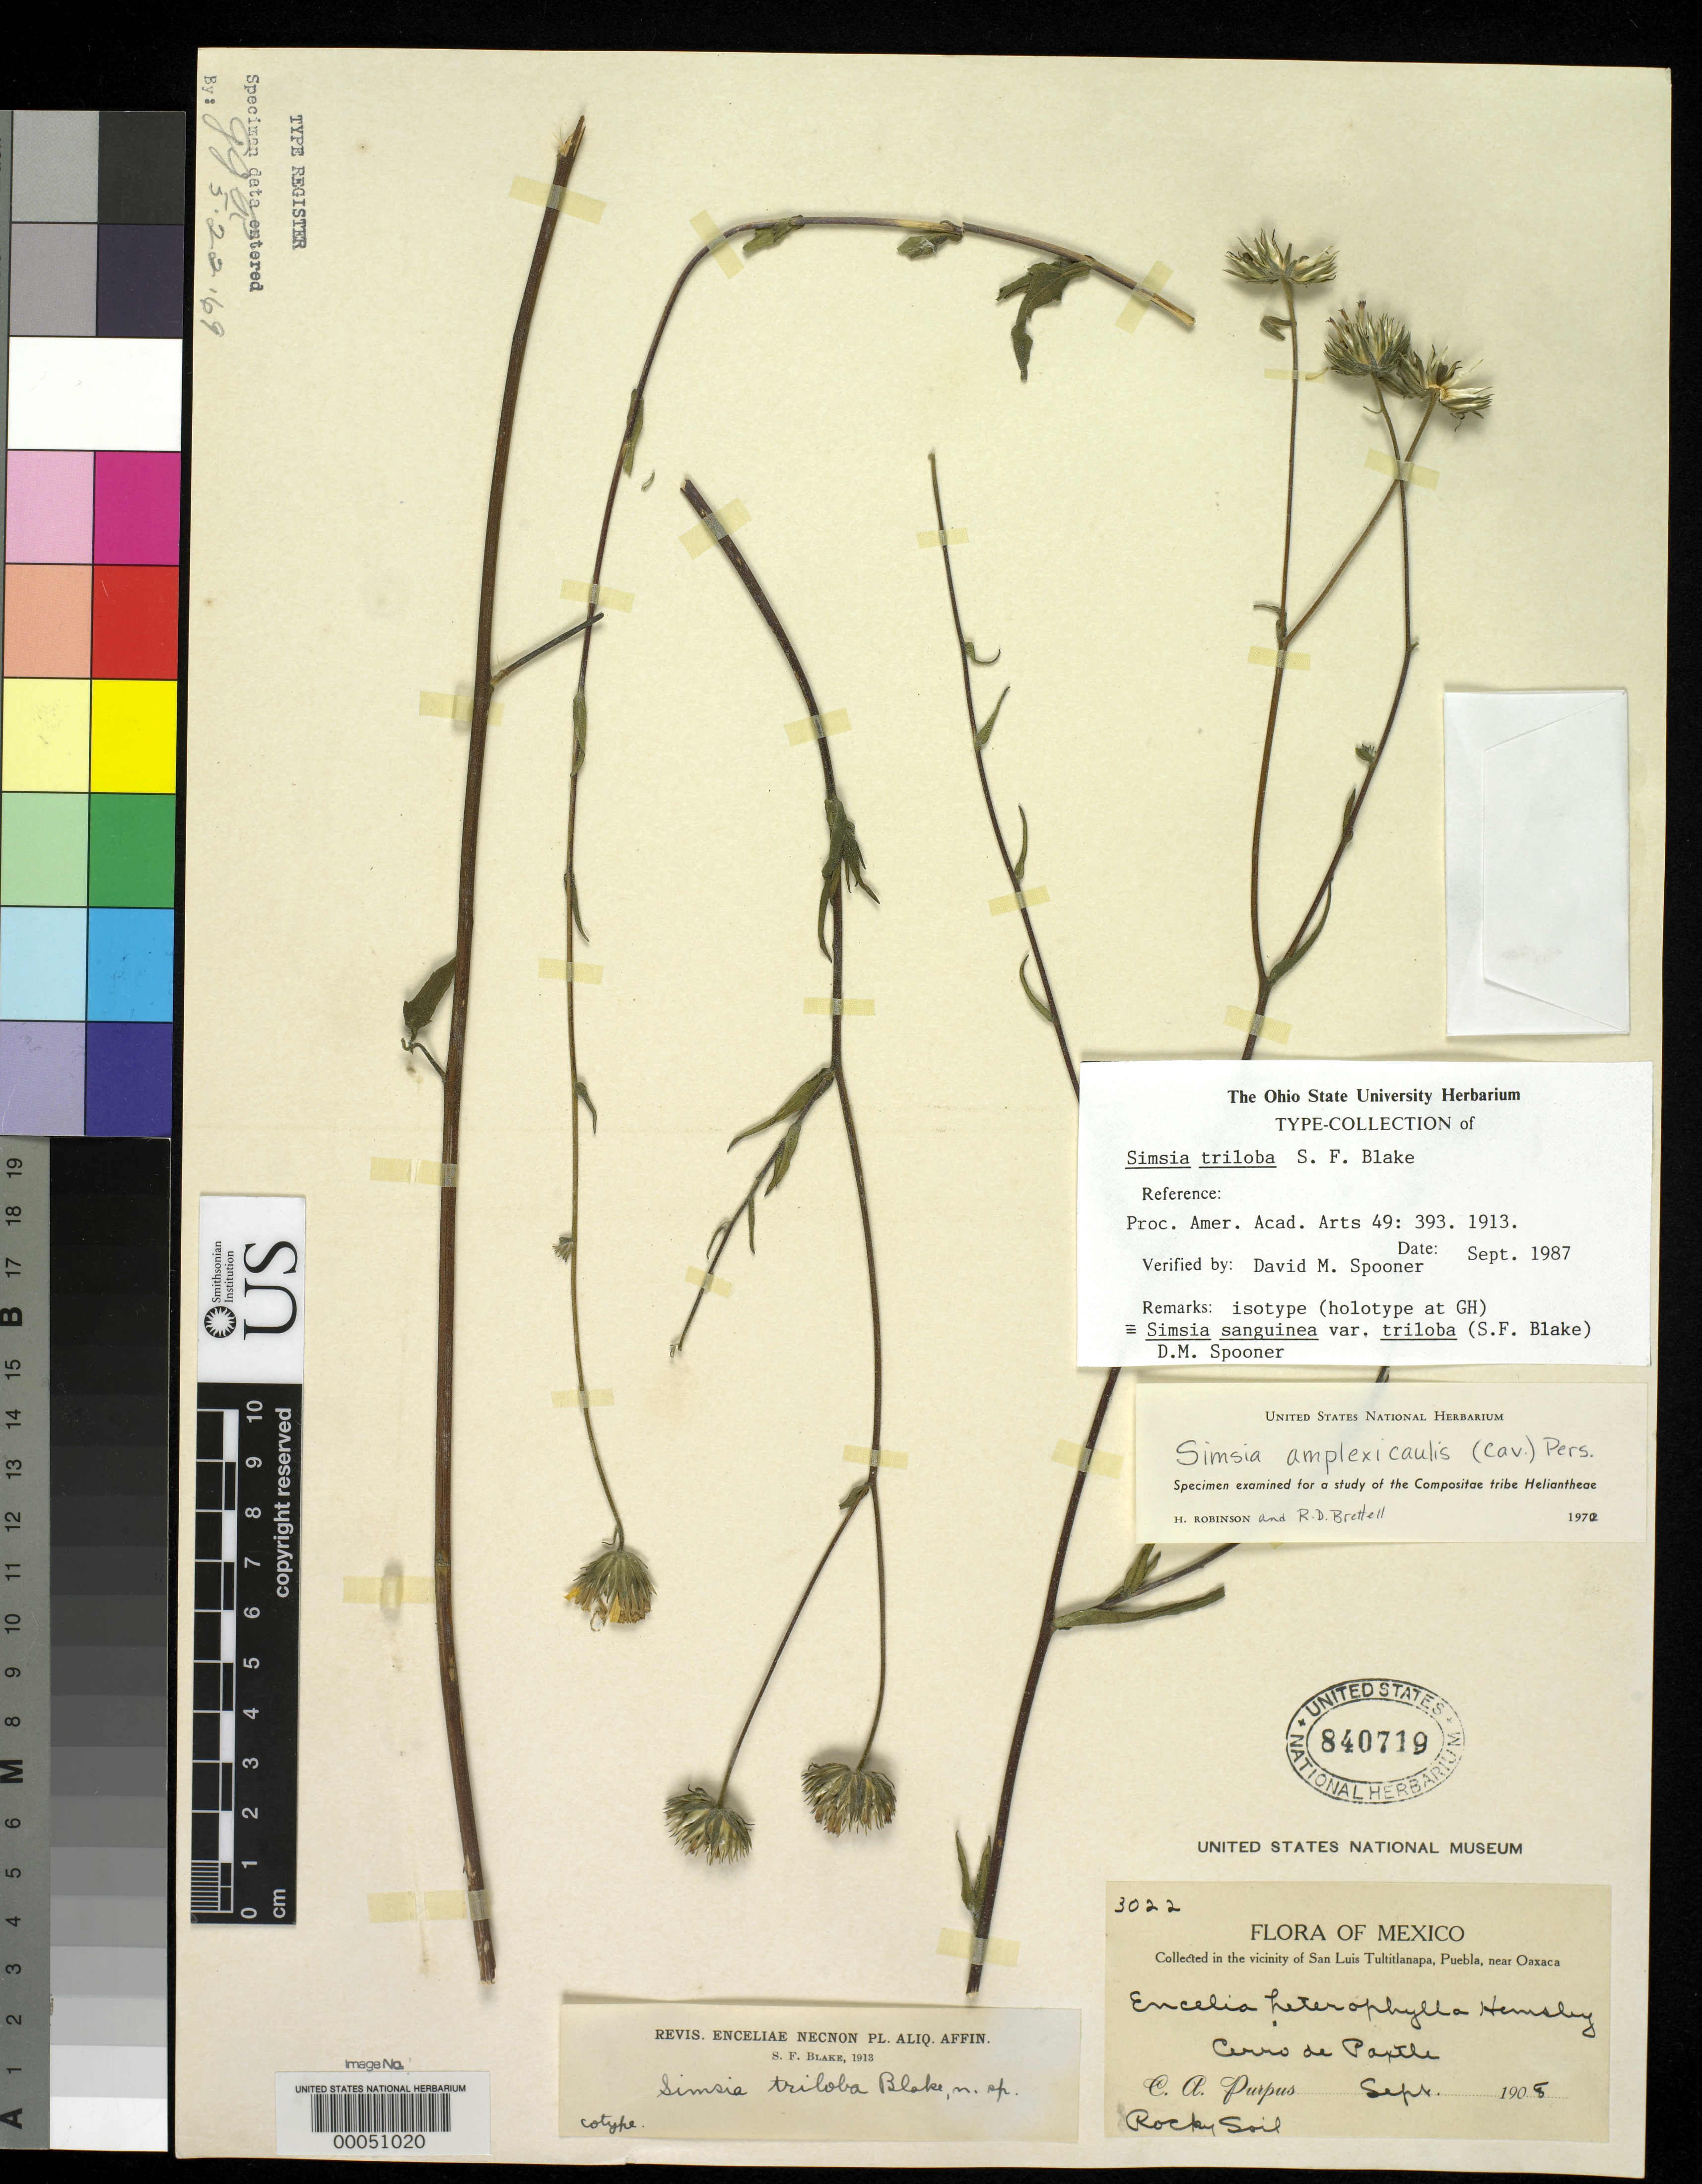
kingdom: Plantae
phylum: Tracheophyta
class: Magnoliopsida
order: Asterales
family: Asteraceae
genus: Simsia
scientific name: Simsia triloba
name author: S.F. Blake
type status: Isotype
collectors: C. A. Purpus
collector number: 3022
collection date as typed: Sep 1908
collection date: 1908-09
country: Mexico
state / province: Puebla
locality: Cerro de Paxtle.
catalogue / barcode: US 840719